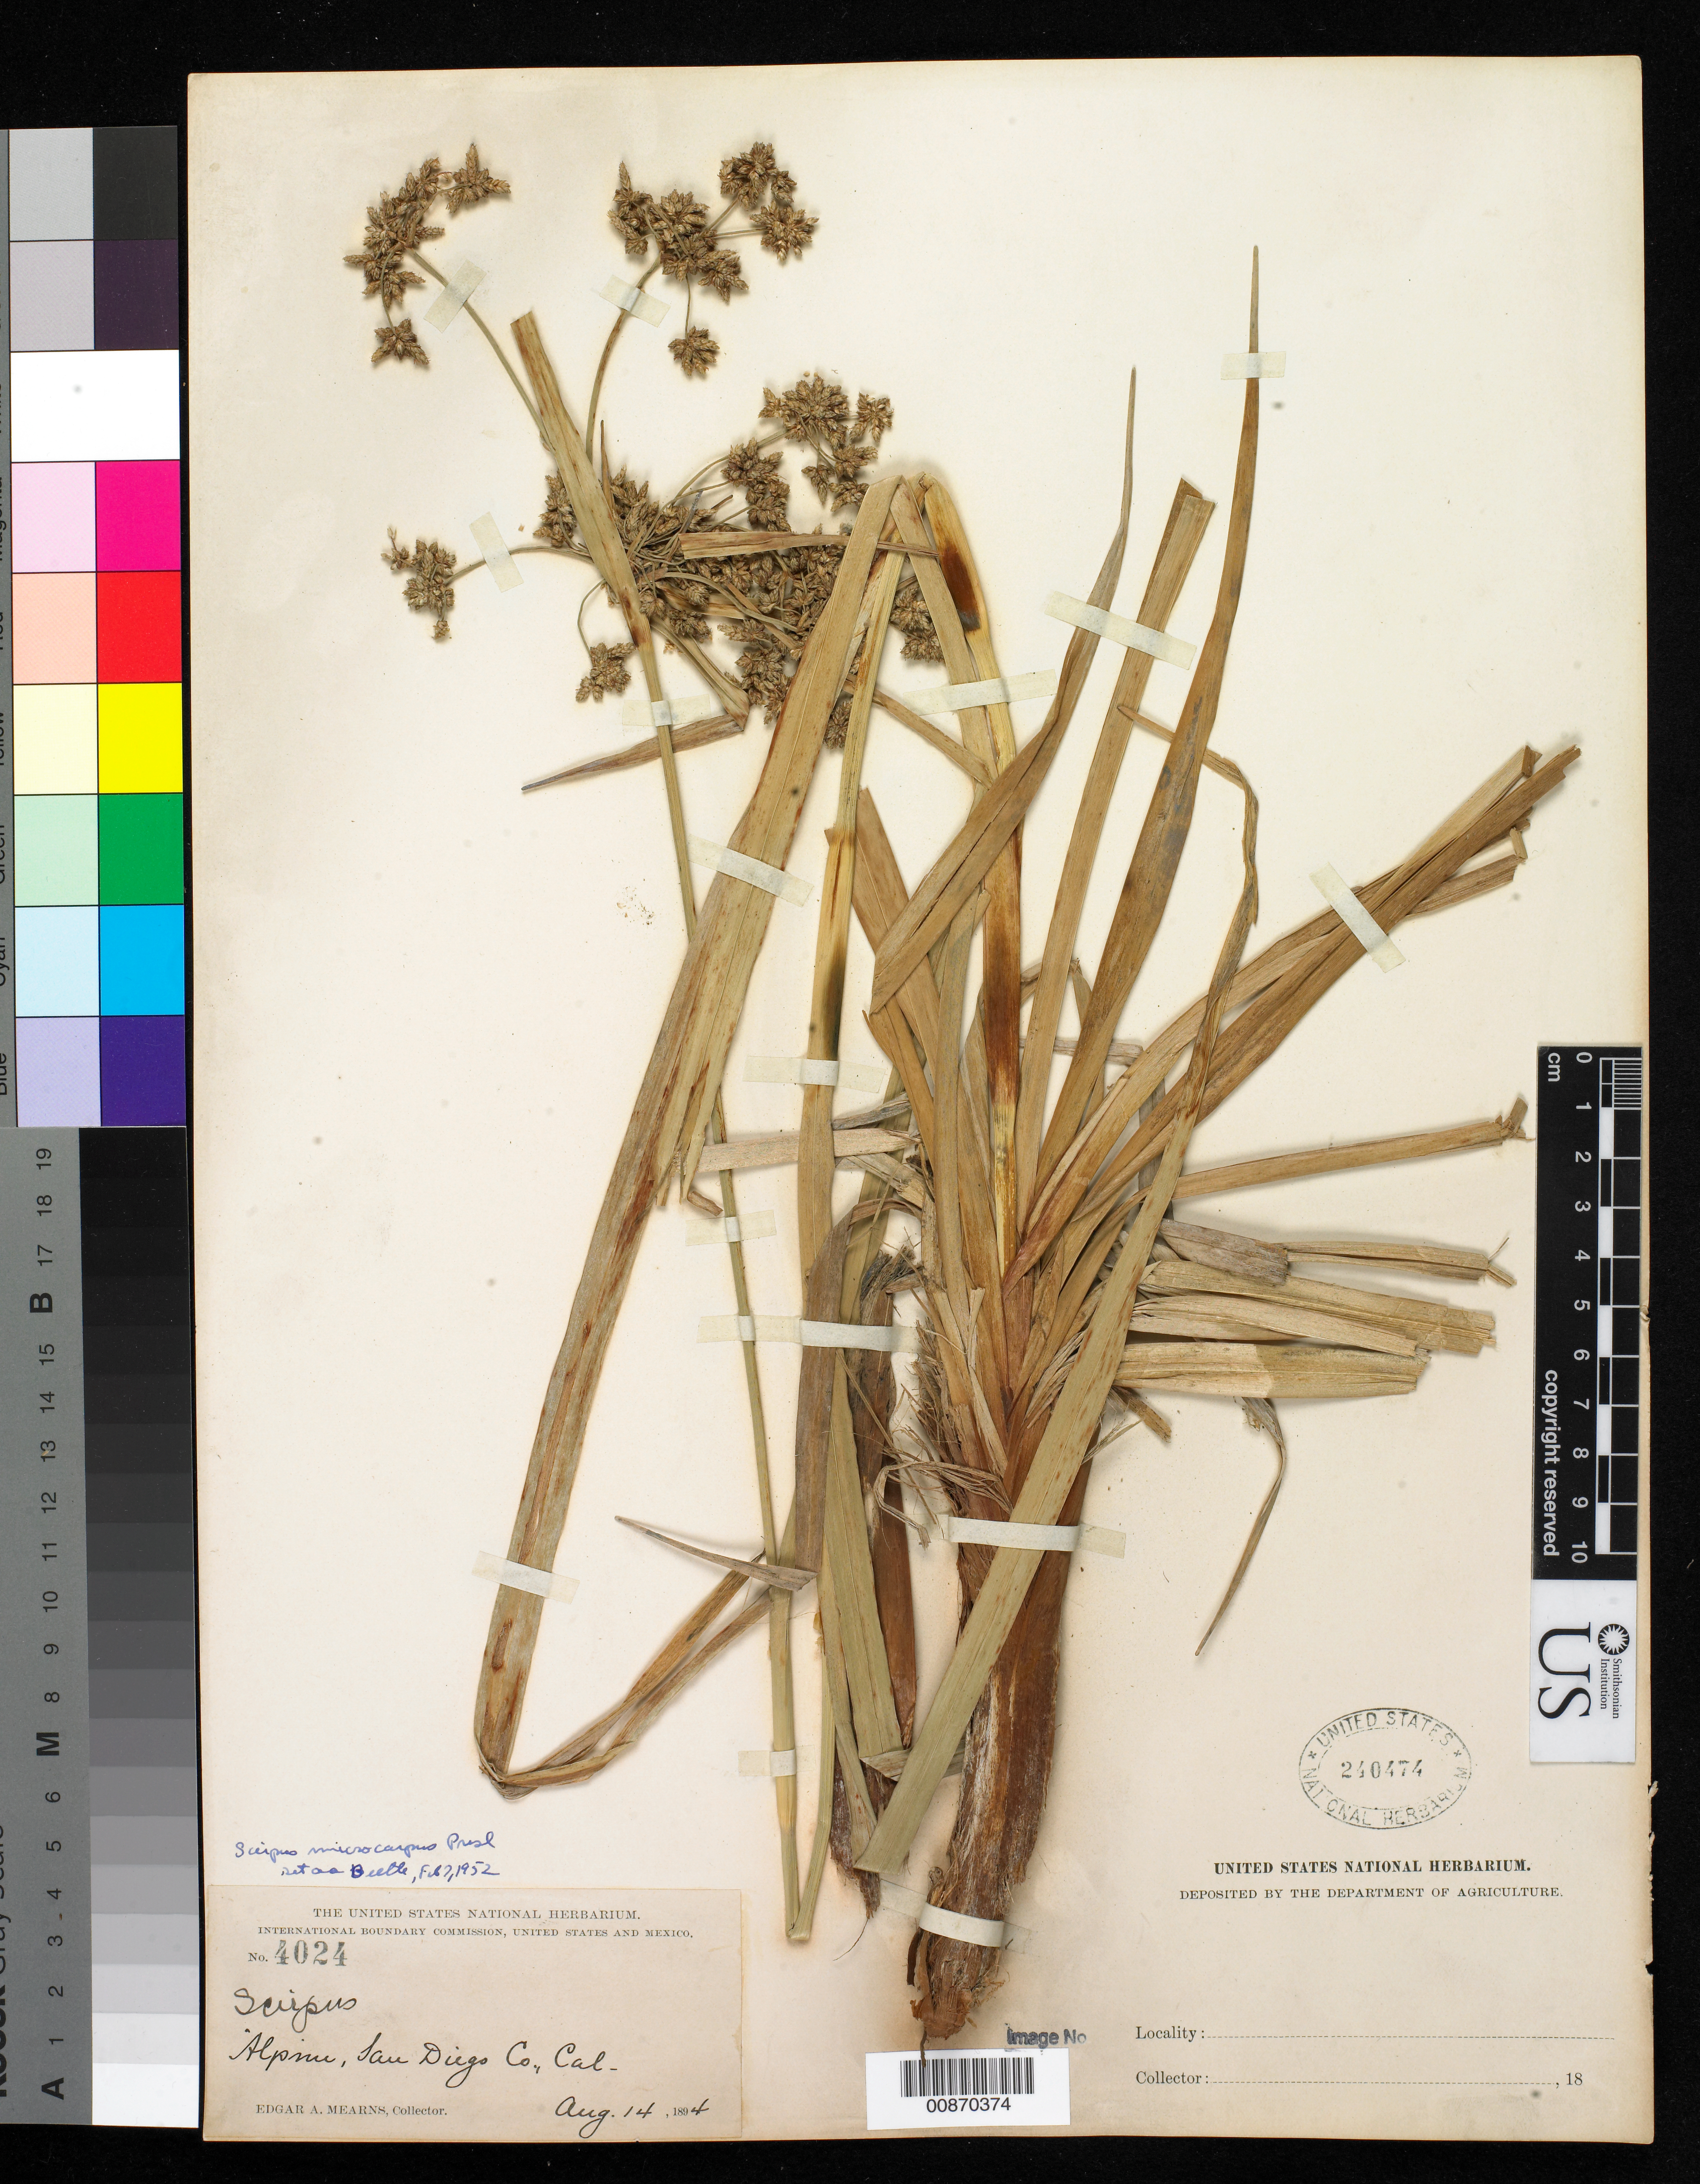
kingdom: Plantae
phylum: Tracheophyta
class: Liliopsida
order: Poales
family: Cyperaceae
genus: Scirpus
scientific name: Scirpus microcarpus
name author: J. Presl & C. Presl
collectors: E. A. Mearns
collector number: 3968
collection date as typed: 11 Aug 1894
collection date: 1894-08-11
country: United States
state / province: California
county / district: San Diego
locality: Noble's Ranch, between Pine Valley and Laguna, San Diego County, California.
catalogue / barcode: US 239869